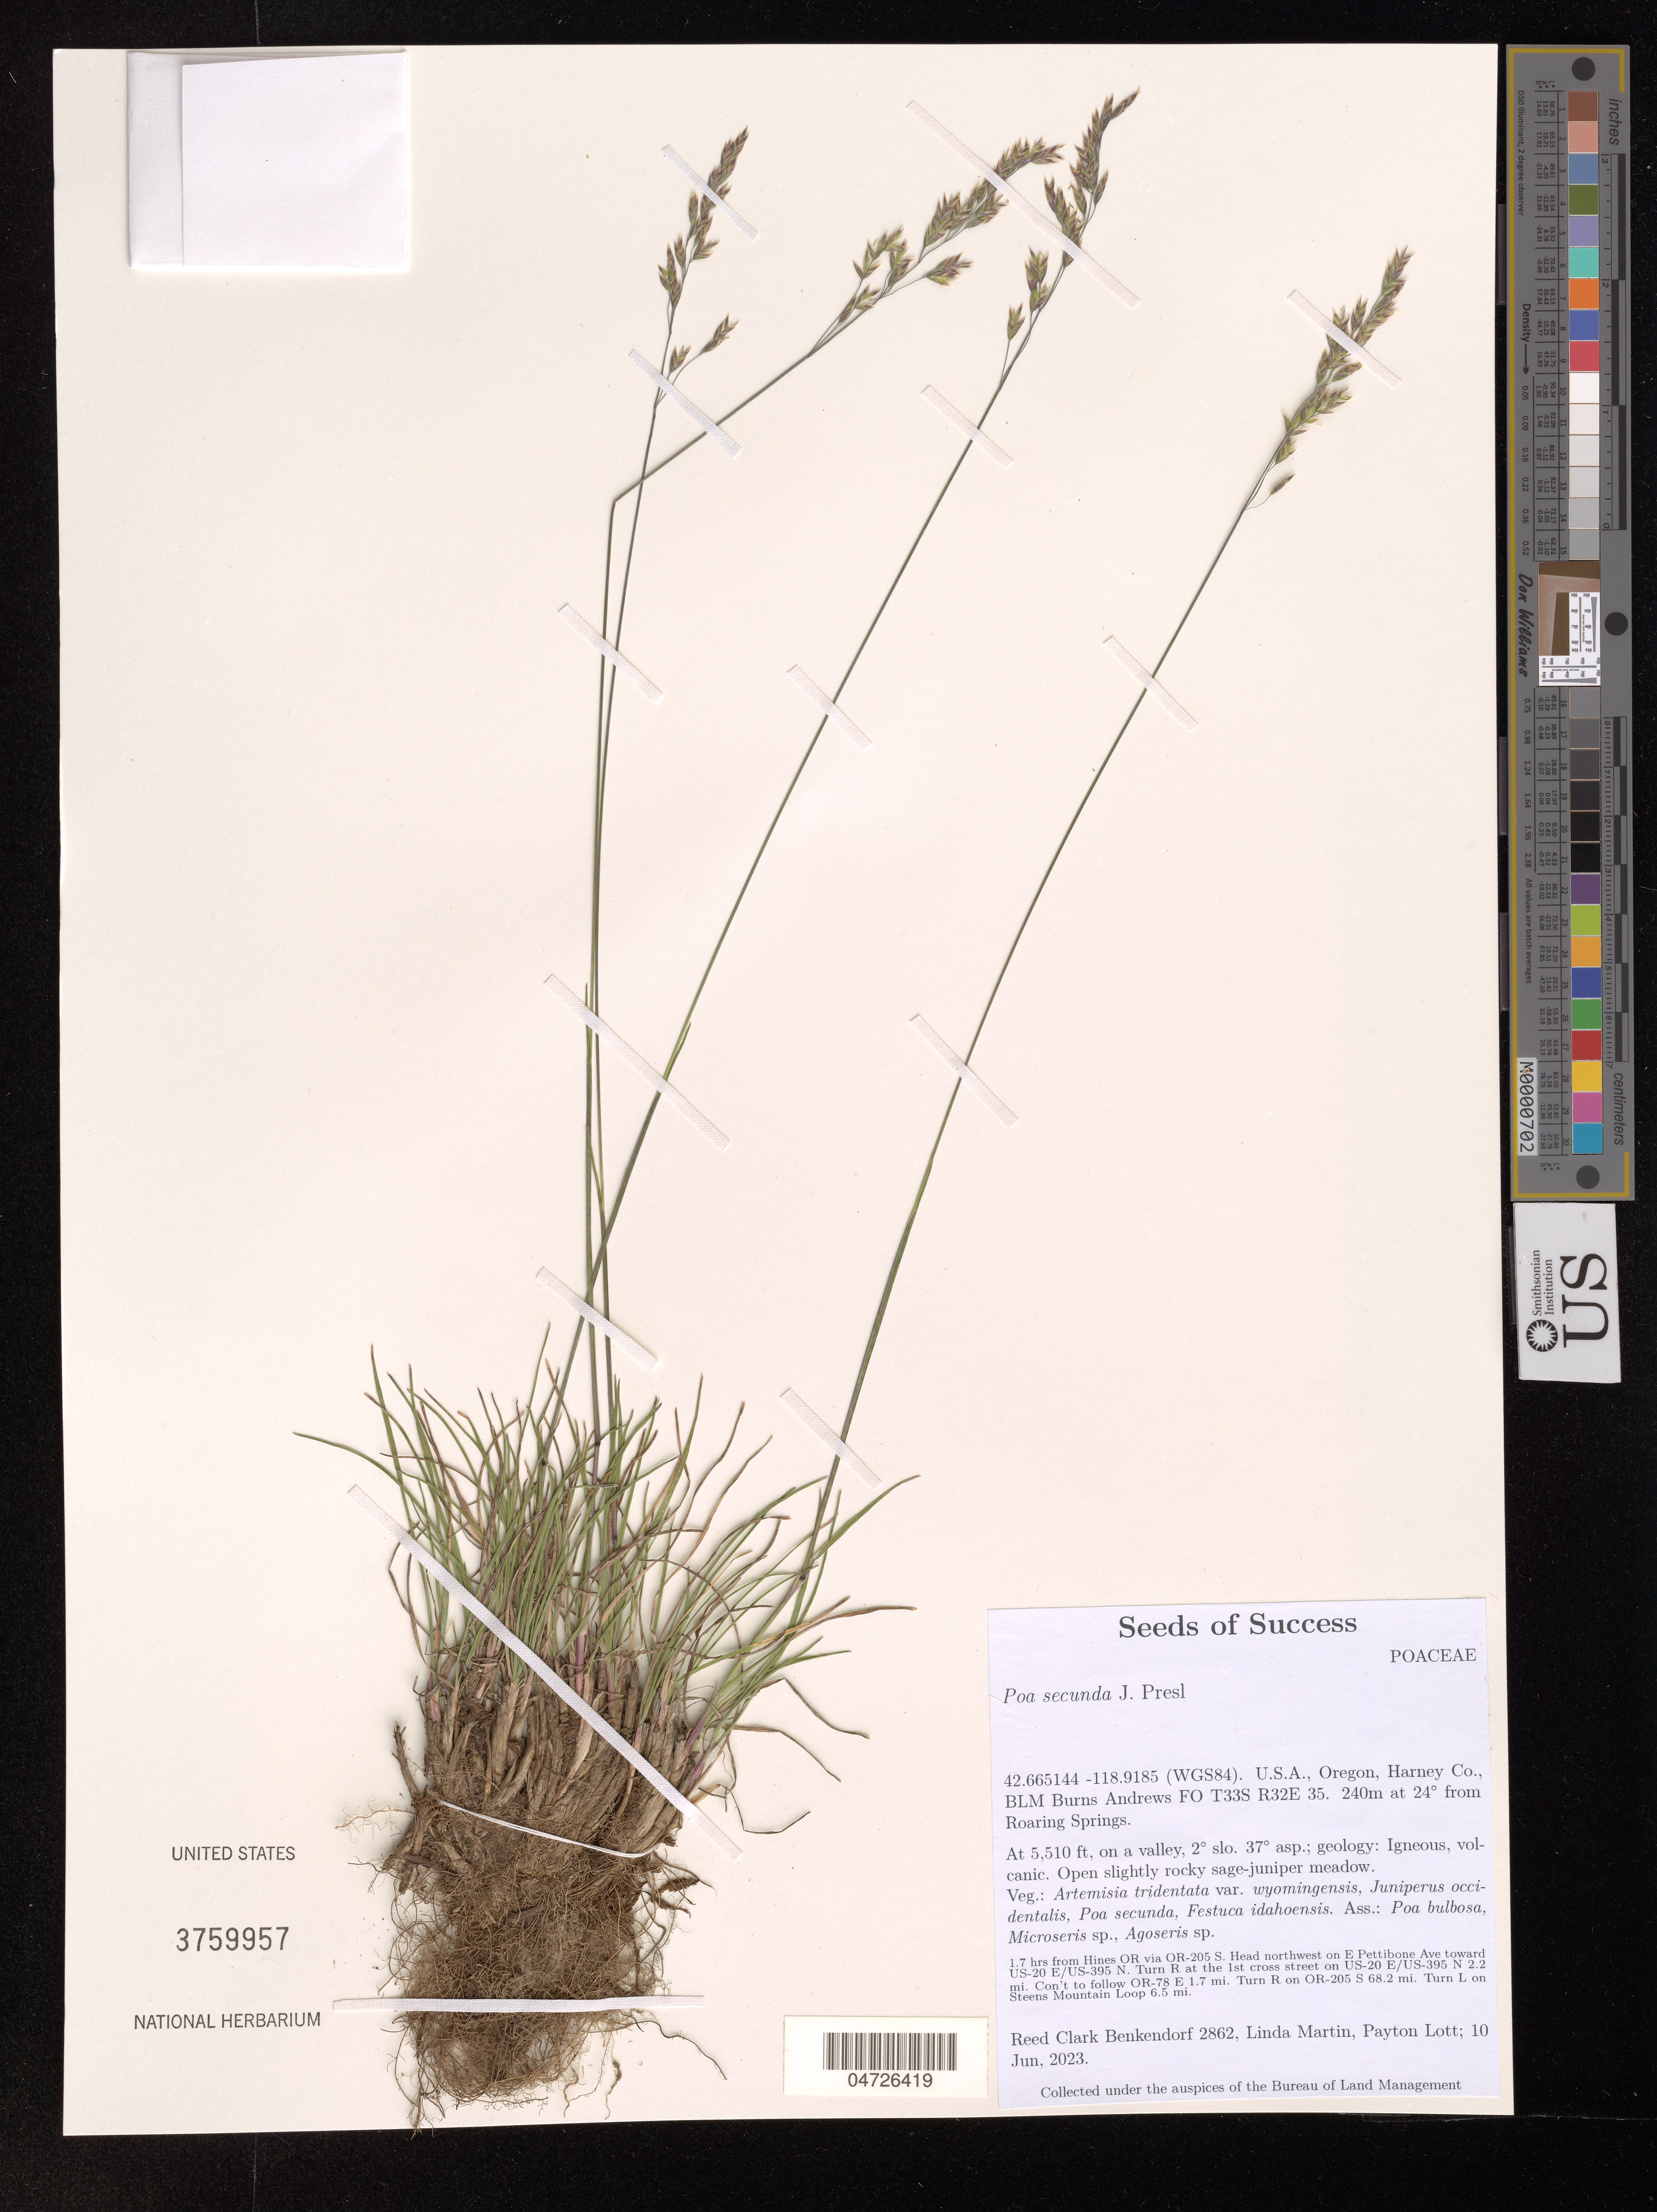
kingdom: Plantae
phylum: Tracheophyta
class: Liliopsida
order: Poales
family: Poaceae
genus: Poa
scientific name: Poa secunda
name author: J. Presl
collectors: R. Benkendorf, L. Martin & P. Lott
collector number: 2862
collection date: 2023-06-10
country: United States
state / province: Oregon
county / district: Harney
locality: Harney Co., BLM Burns Andrews FO T33S R32E 35. 240m at 24º from Roaring Springs. 1.7 hrs from Hines OR via OR-205 S. Head northwest on E Pettibone Ave toward US-20 E/US-395 N. Turn R at the 1st cross street on US-20 E/US-395 N 2.2 mi. Con't to follow OR-78 E 1.7 mi. Turn R on OR-205 S 68.2 mi. Turn L on Steens Mountain Loop 6.5 mi.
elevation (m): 1679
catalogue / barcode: US 3759957